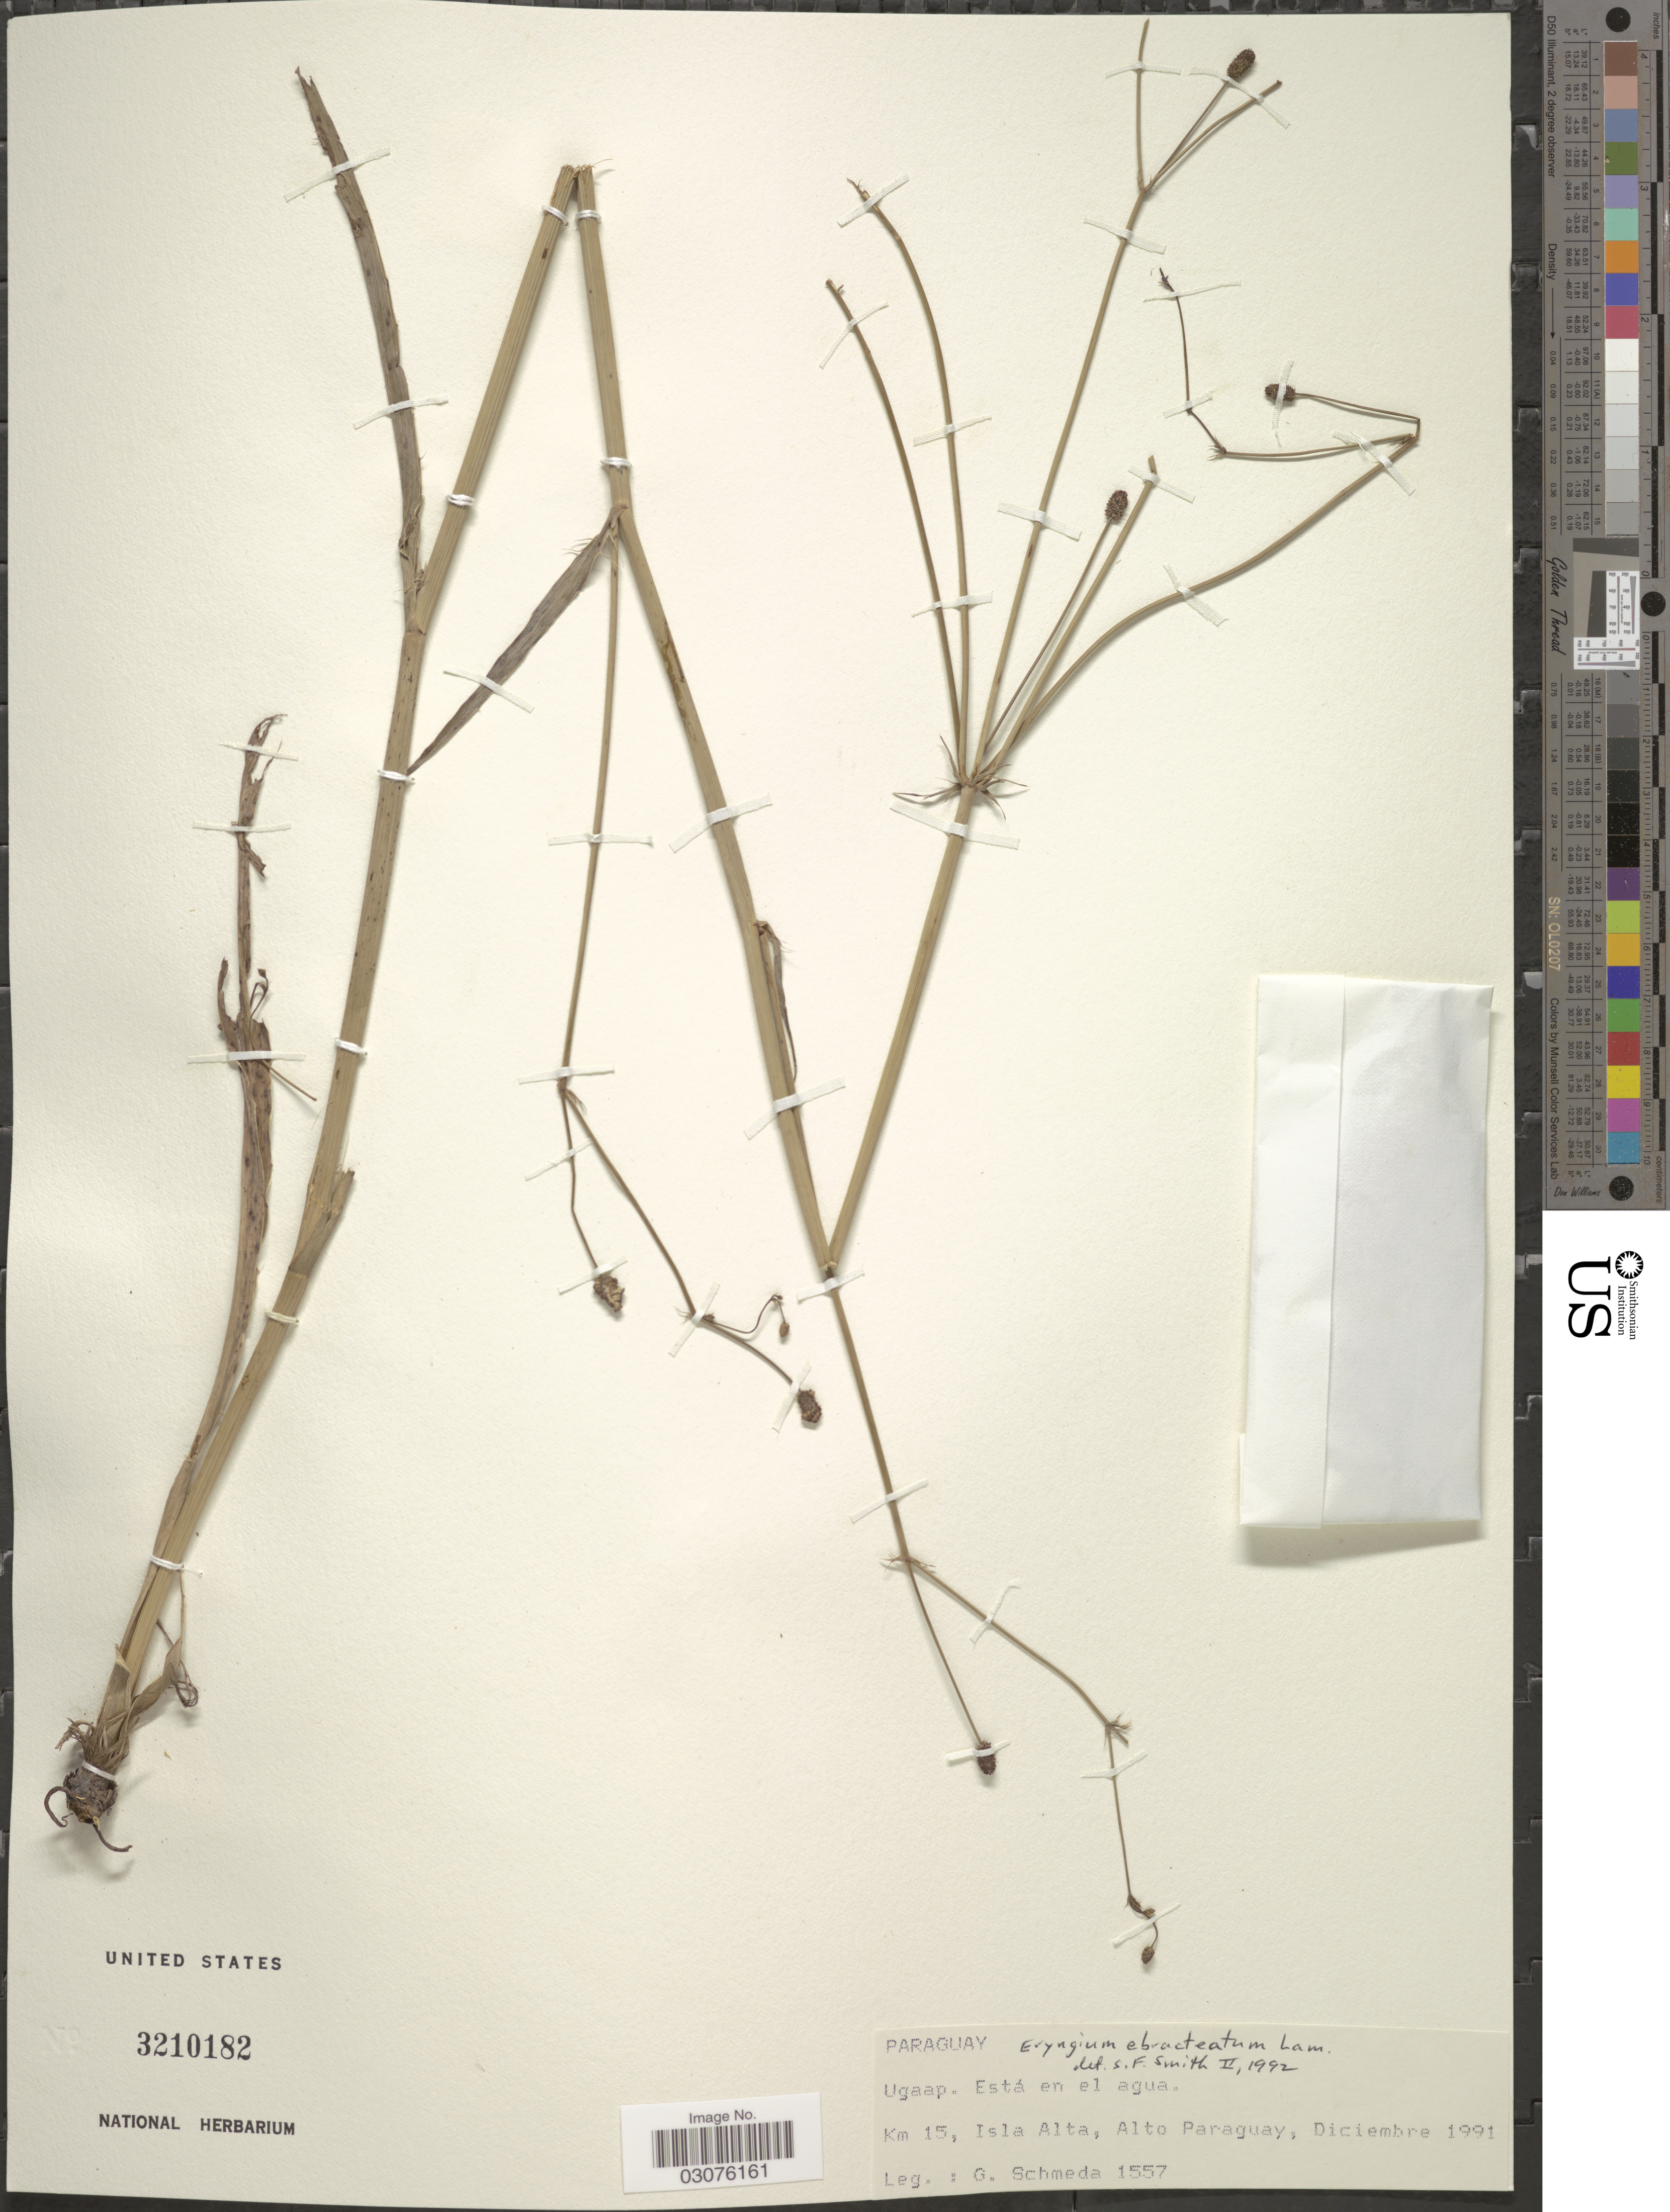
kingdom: Plantae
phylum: Tracheophyta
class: Magnoliopsida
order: Apiales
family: Apiaceae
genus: Eryngium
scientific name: Eryngium ebracteatum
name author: Lam.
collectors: G. Schmeda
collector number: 1557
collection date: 1991-12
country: Paraguay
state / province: Alto Paraguay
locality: Km 15, Isla Alta.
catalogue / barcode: US 3210182